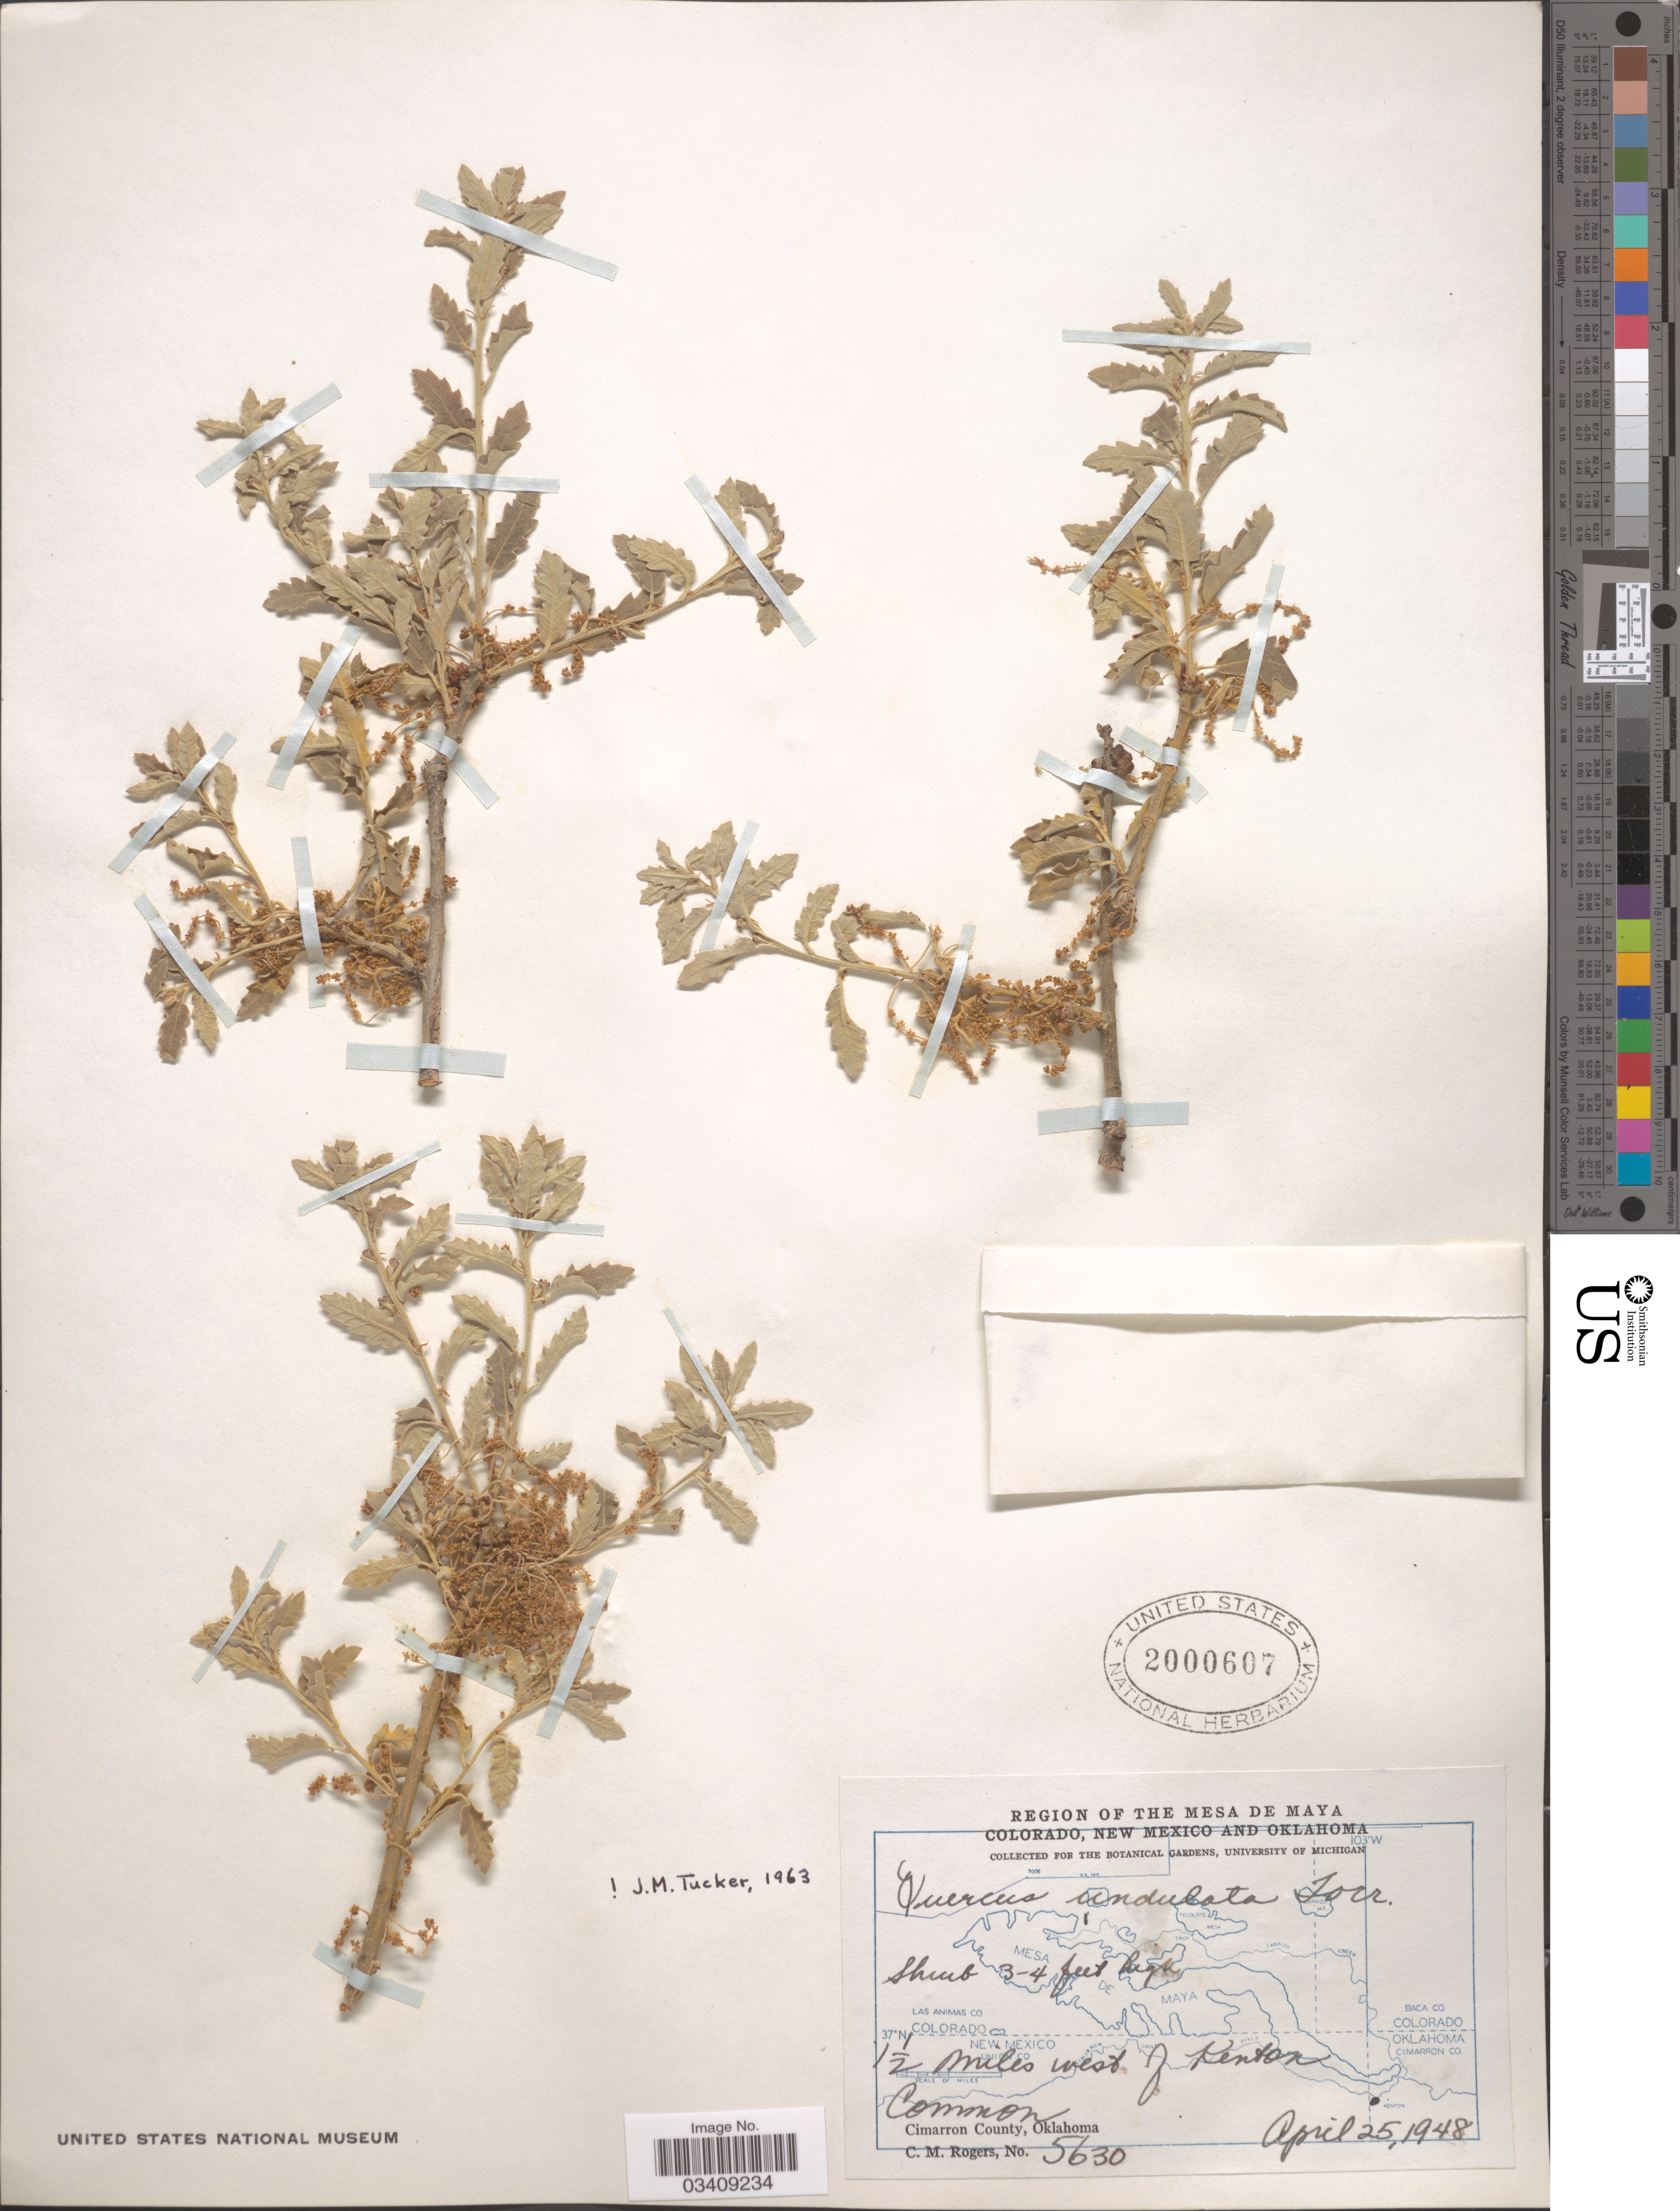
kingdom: Plantae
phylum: Tracheophyta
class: Magnoliopsida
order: Fagales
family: Fagaceae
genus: Quercus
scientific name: Quercus undulata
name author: Torr.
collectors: C. M. Rogers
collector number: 5630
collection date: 1948-04-25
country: United States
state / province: Oklahoma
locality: Region of the Mesa de Maya. 1½ miles west of Kenton. Cimarron County.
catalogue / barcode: US 2000607